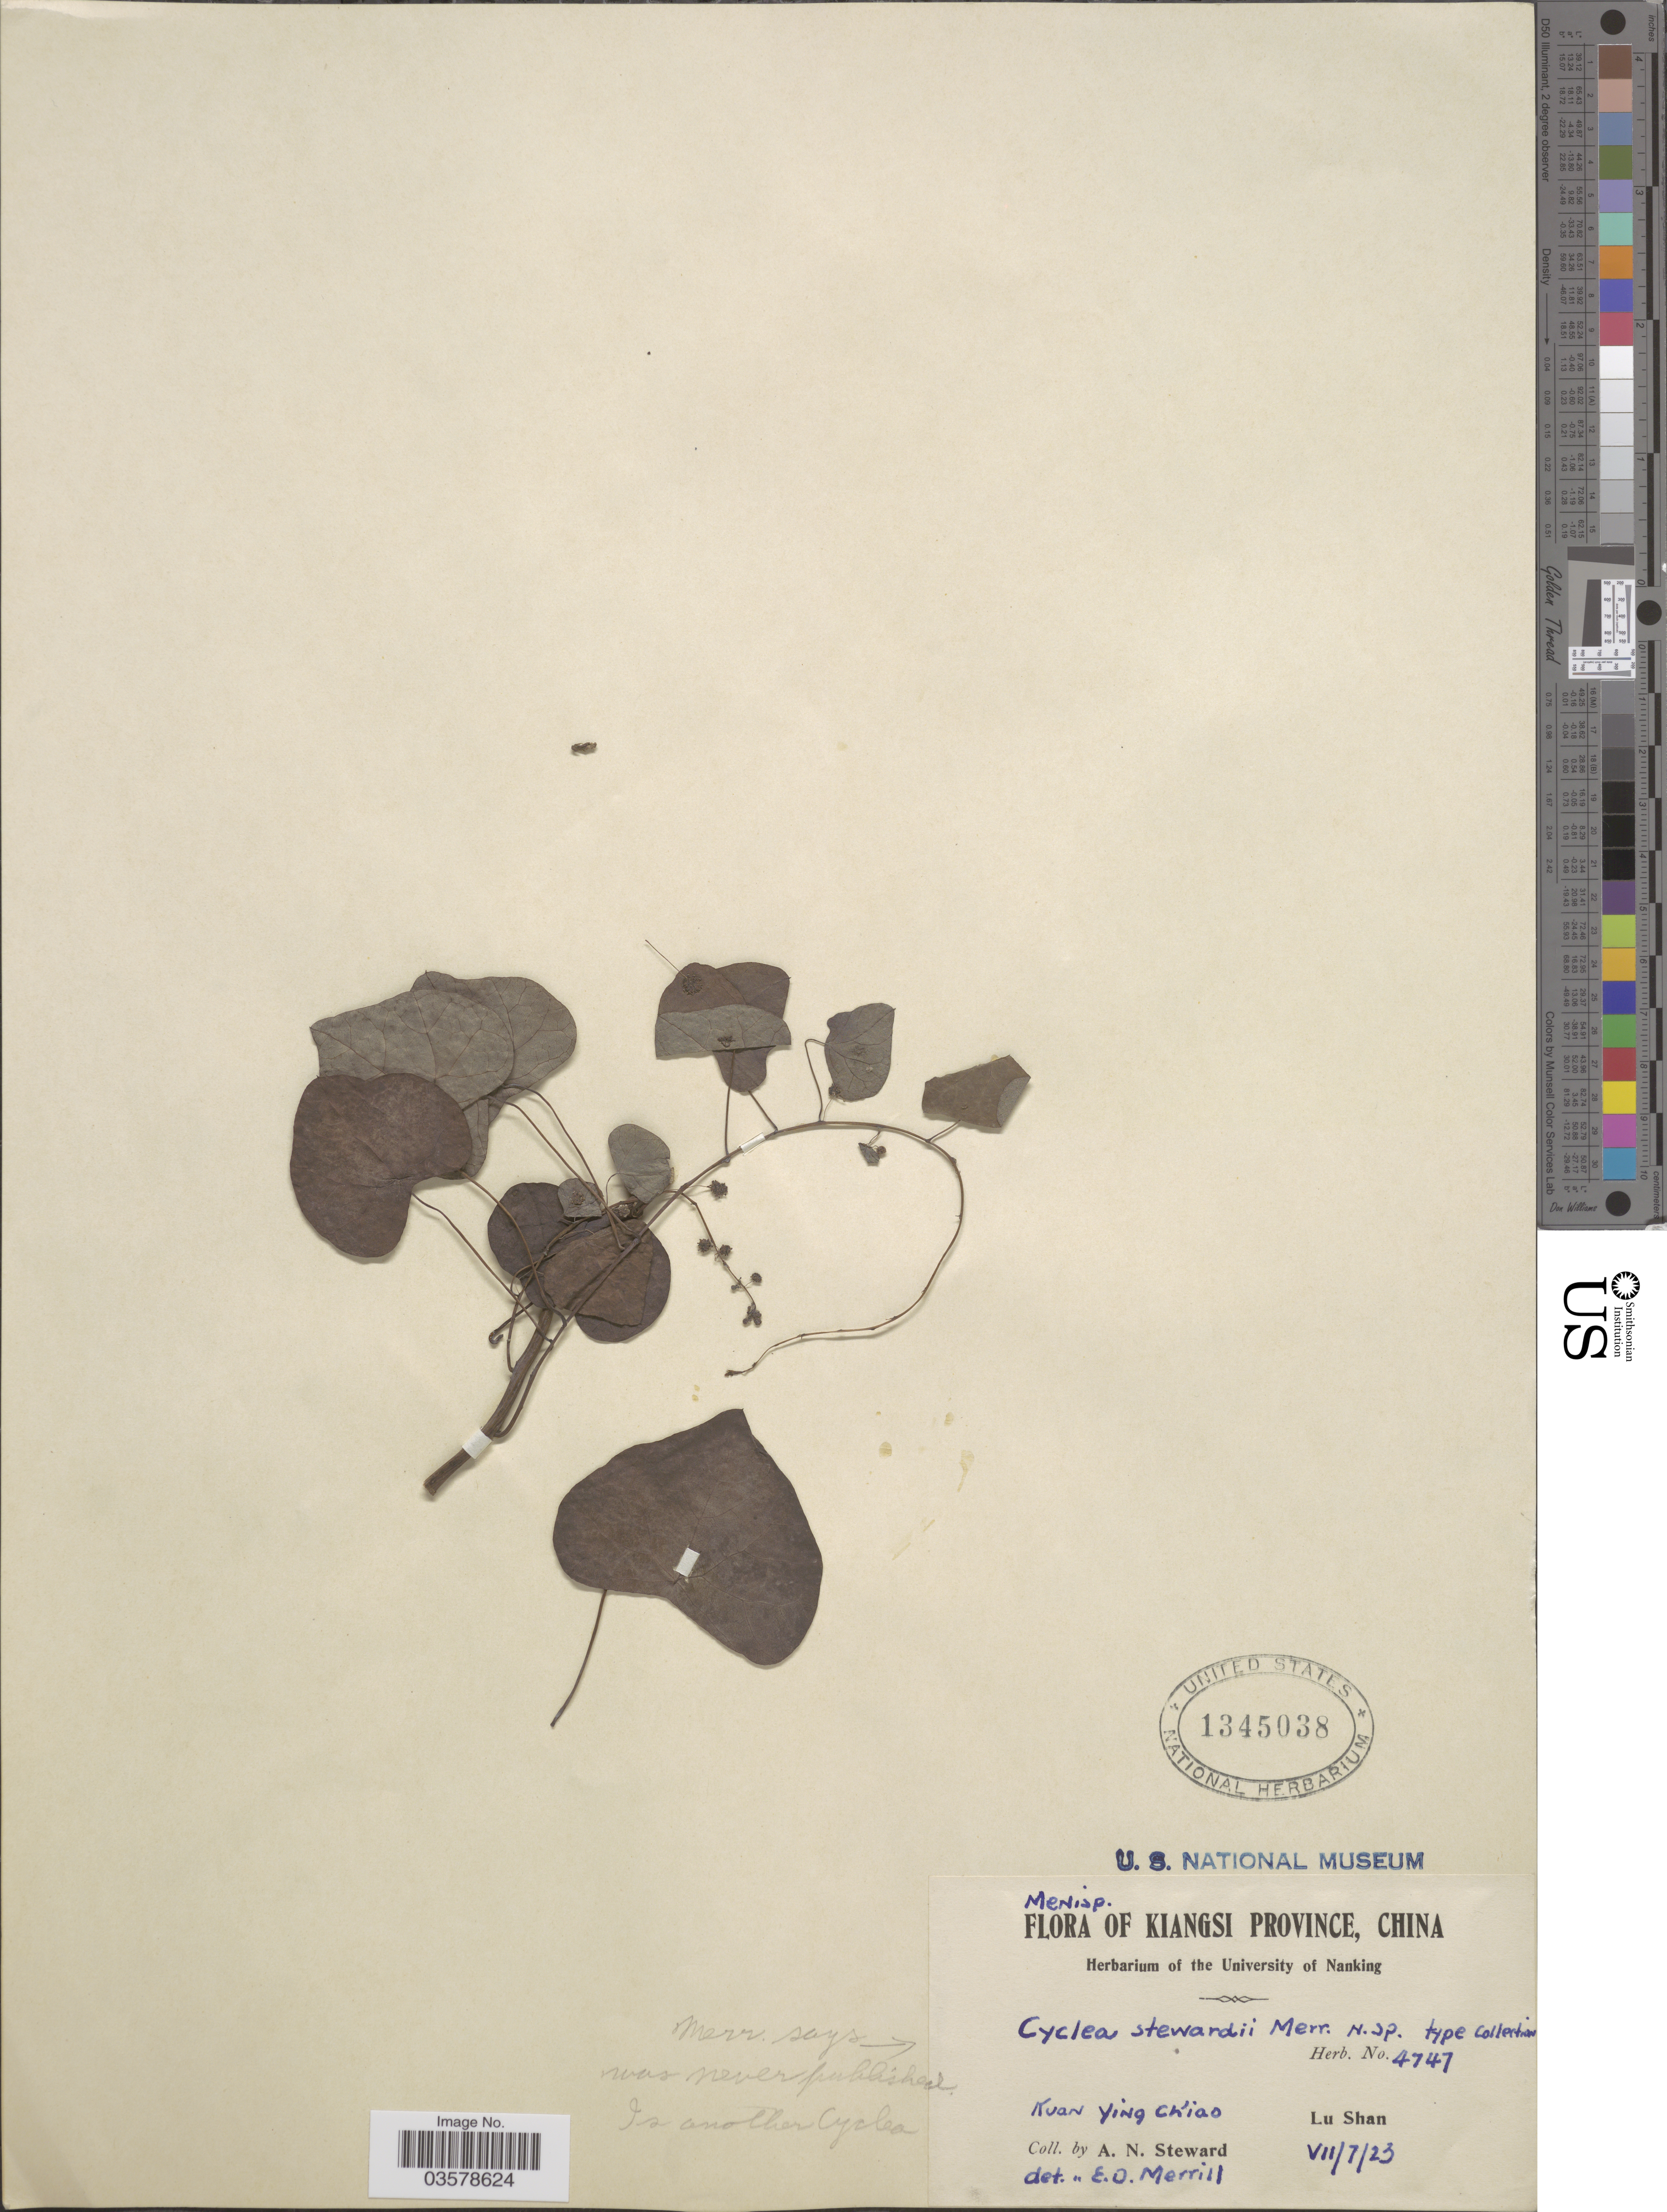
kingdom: Plantae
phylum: Tracheophyta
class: Magnoliopsida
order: Ranunculales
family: Menispermaceae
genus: Cyclea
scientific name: Cyclea sp.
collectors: A. N. Steward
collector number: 4747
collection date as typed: Transcribed d/m/y: 7/7/23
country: China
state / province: Jiangxi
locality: Kiangsi Province. Kuan Ying Ch'iao. Lu Shan.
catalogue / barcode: US 1345038